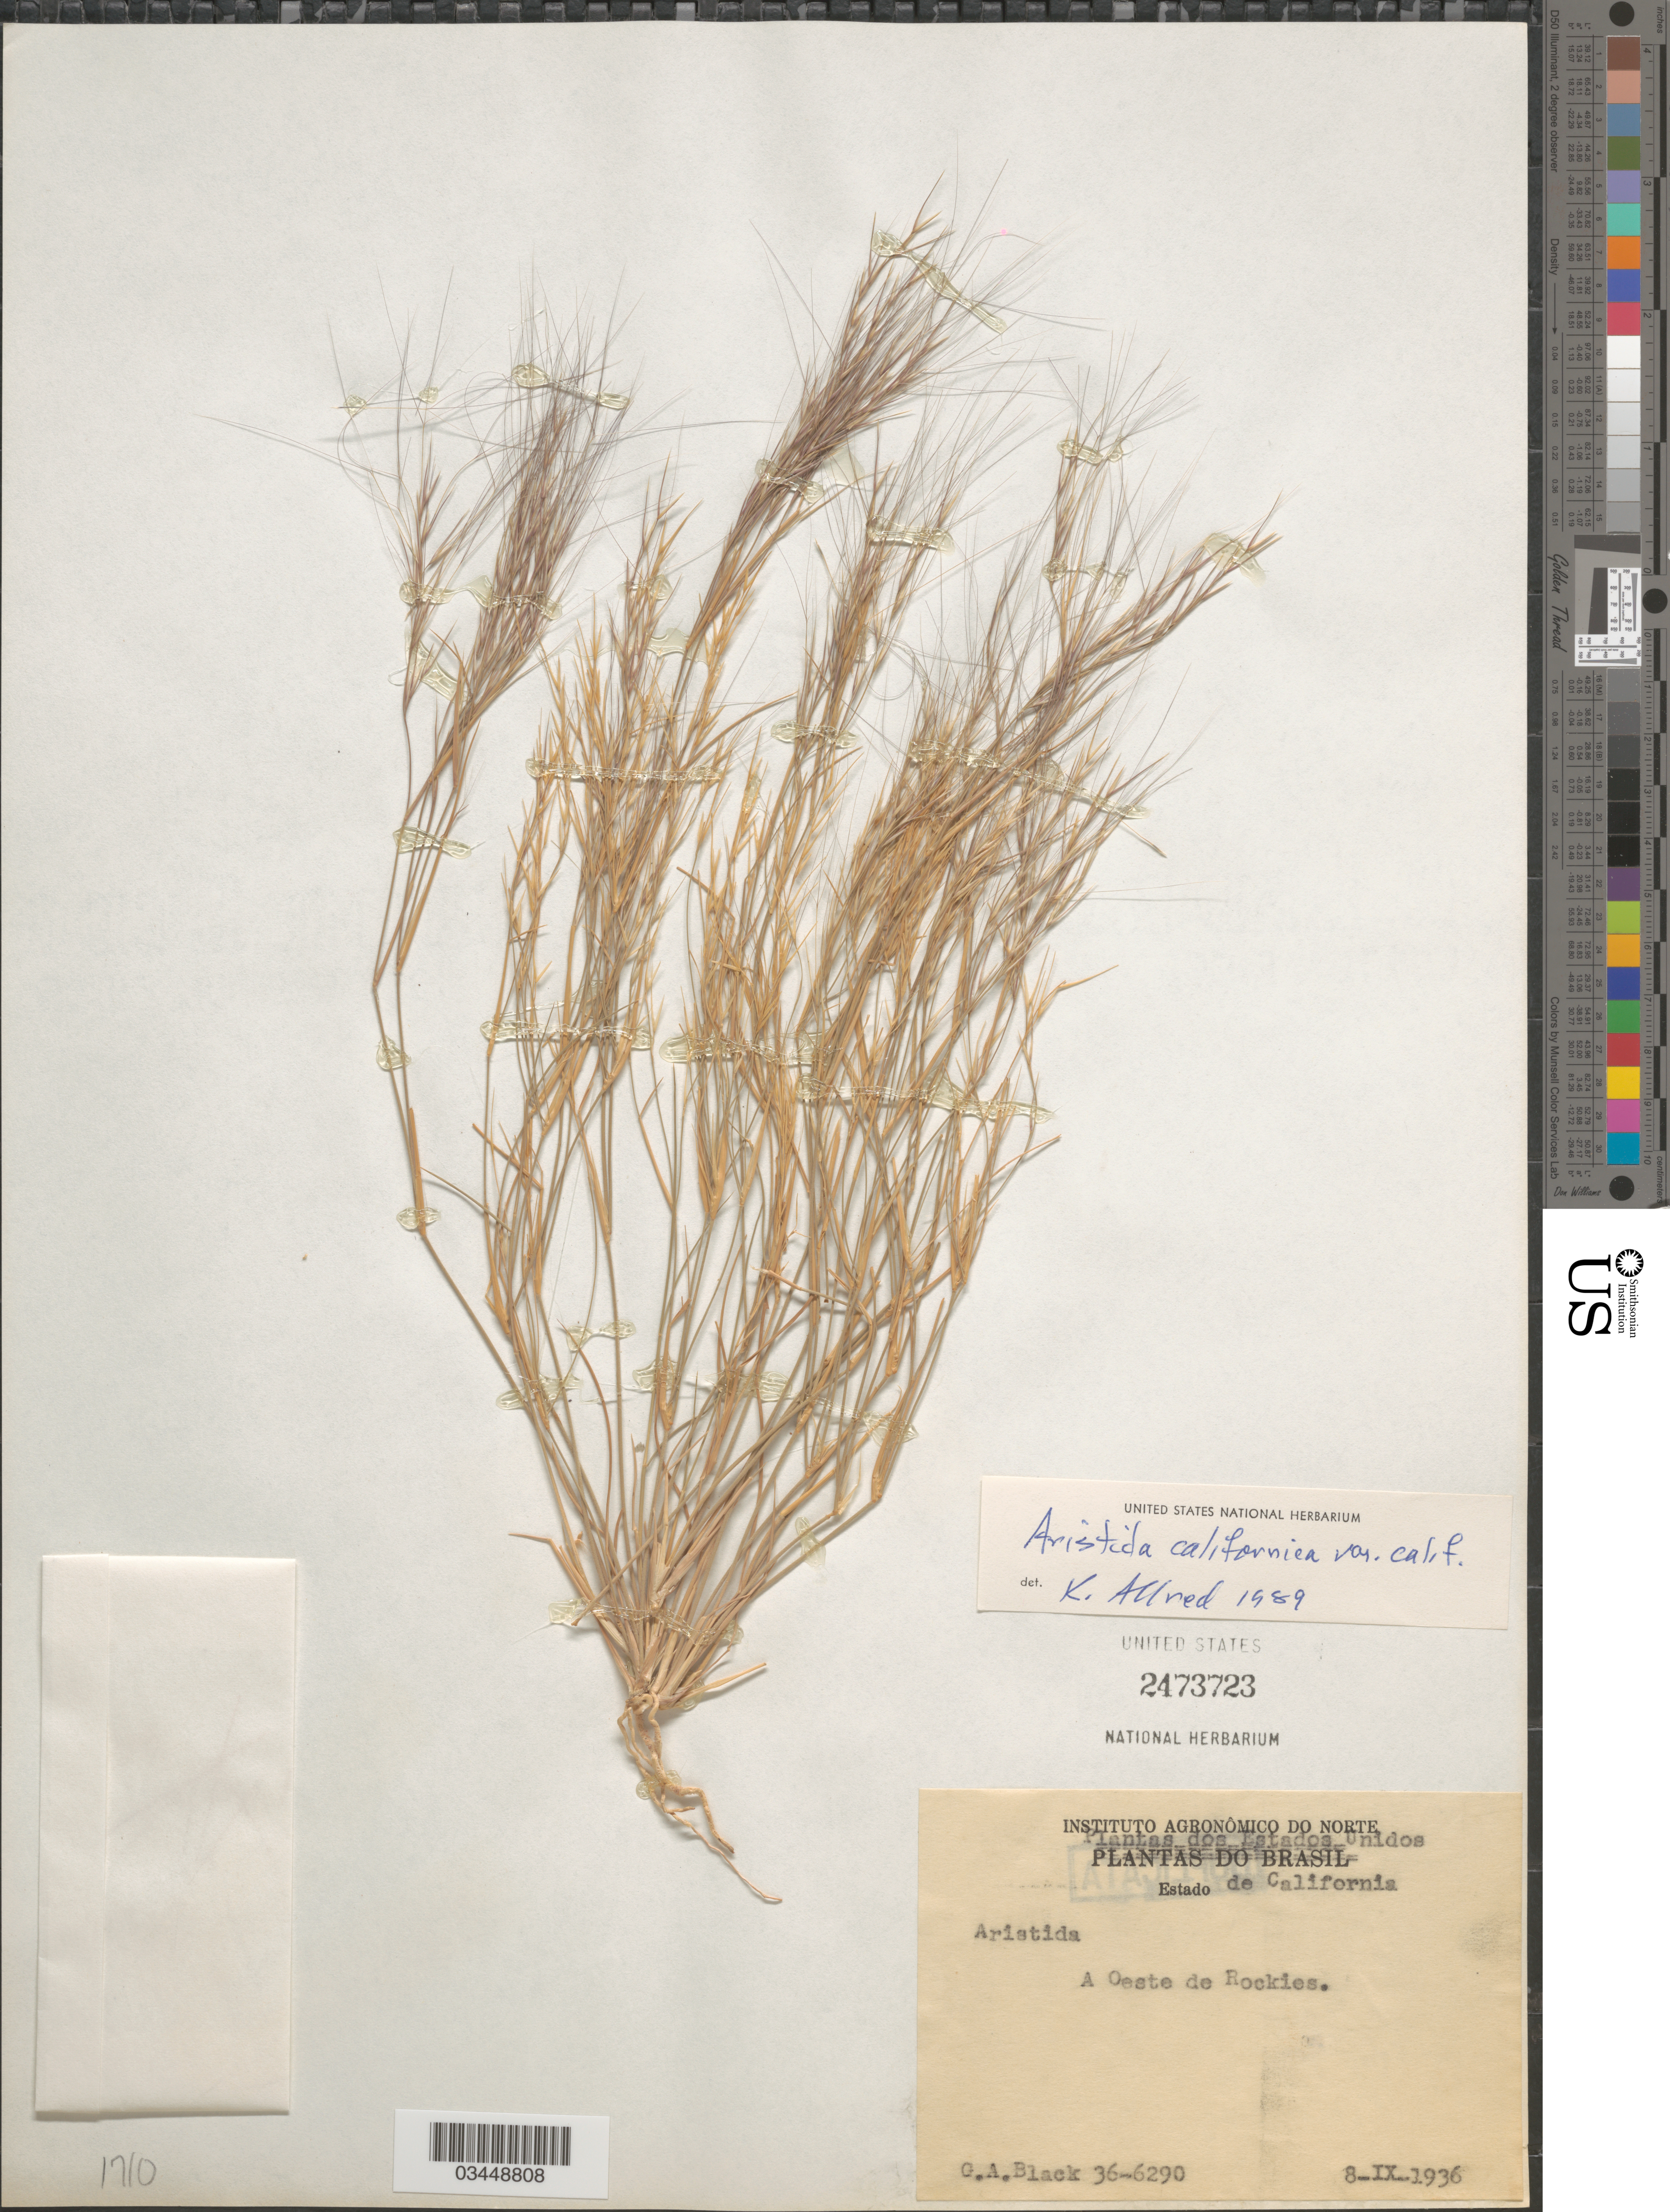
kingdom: Plantae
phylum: Tracheophyta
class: Liliopsida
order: Poales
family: Poaceae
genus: Aristida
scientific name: Aristida californica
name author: Thurb.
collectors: G. A. Black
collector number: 36-6290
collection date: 1936-09-08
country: United States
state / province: California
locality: Dos Estados Unidos. A Oeste de Rockies.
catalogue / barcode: US 2473723